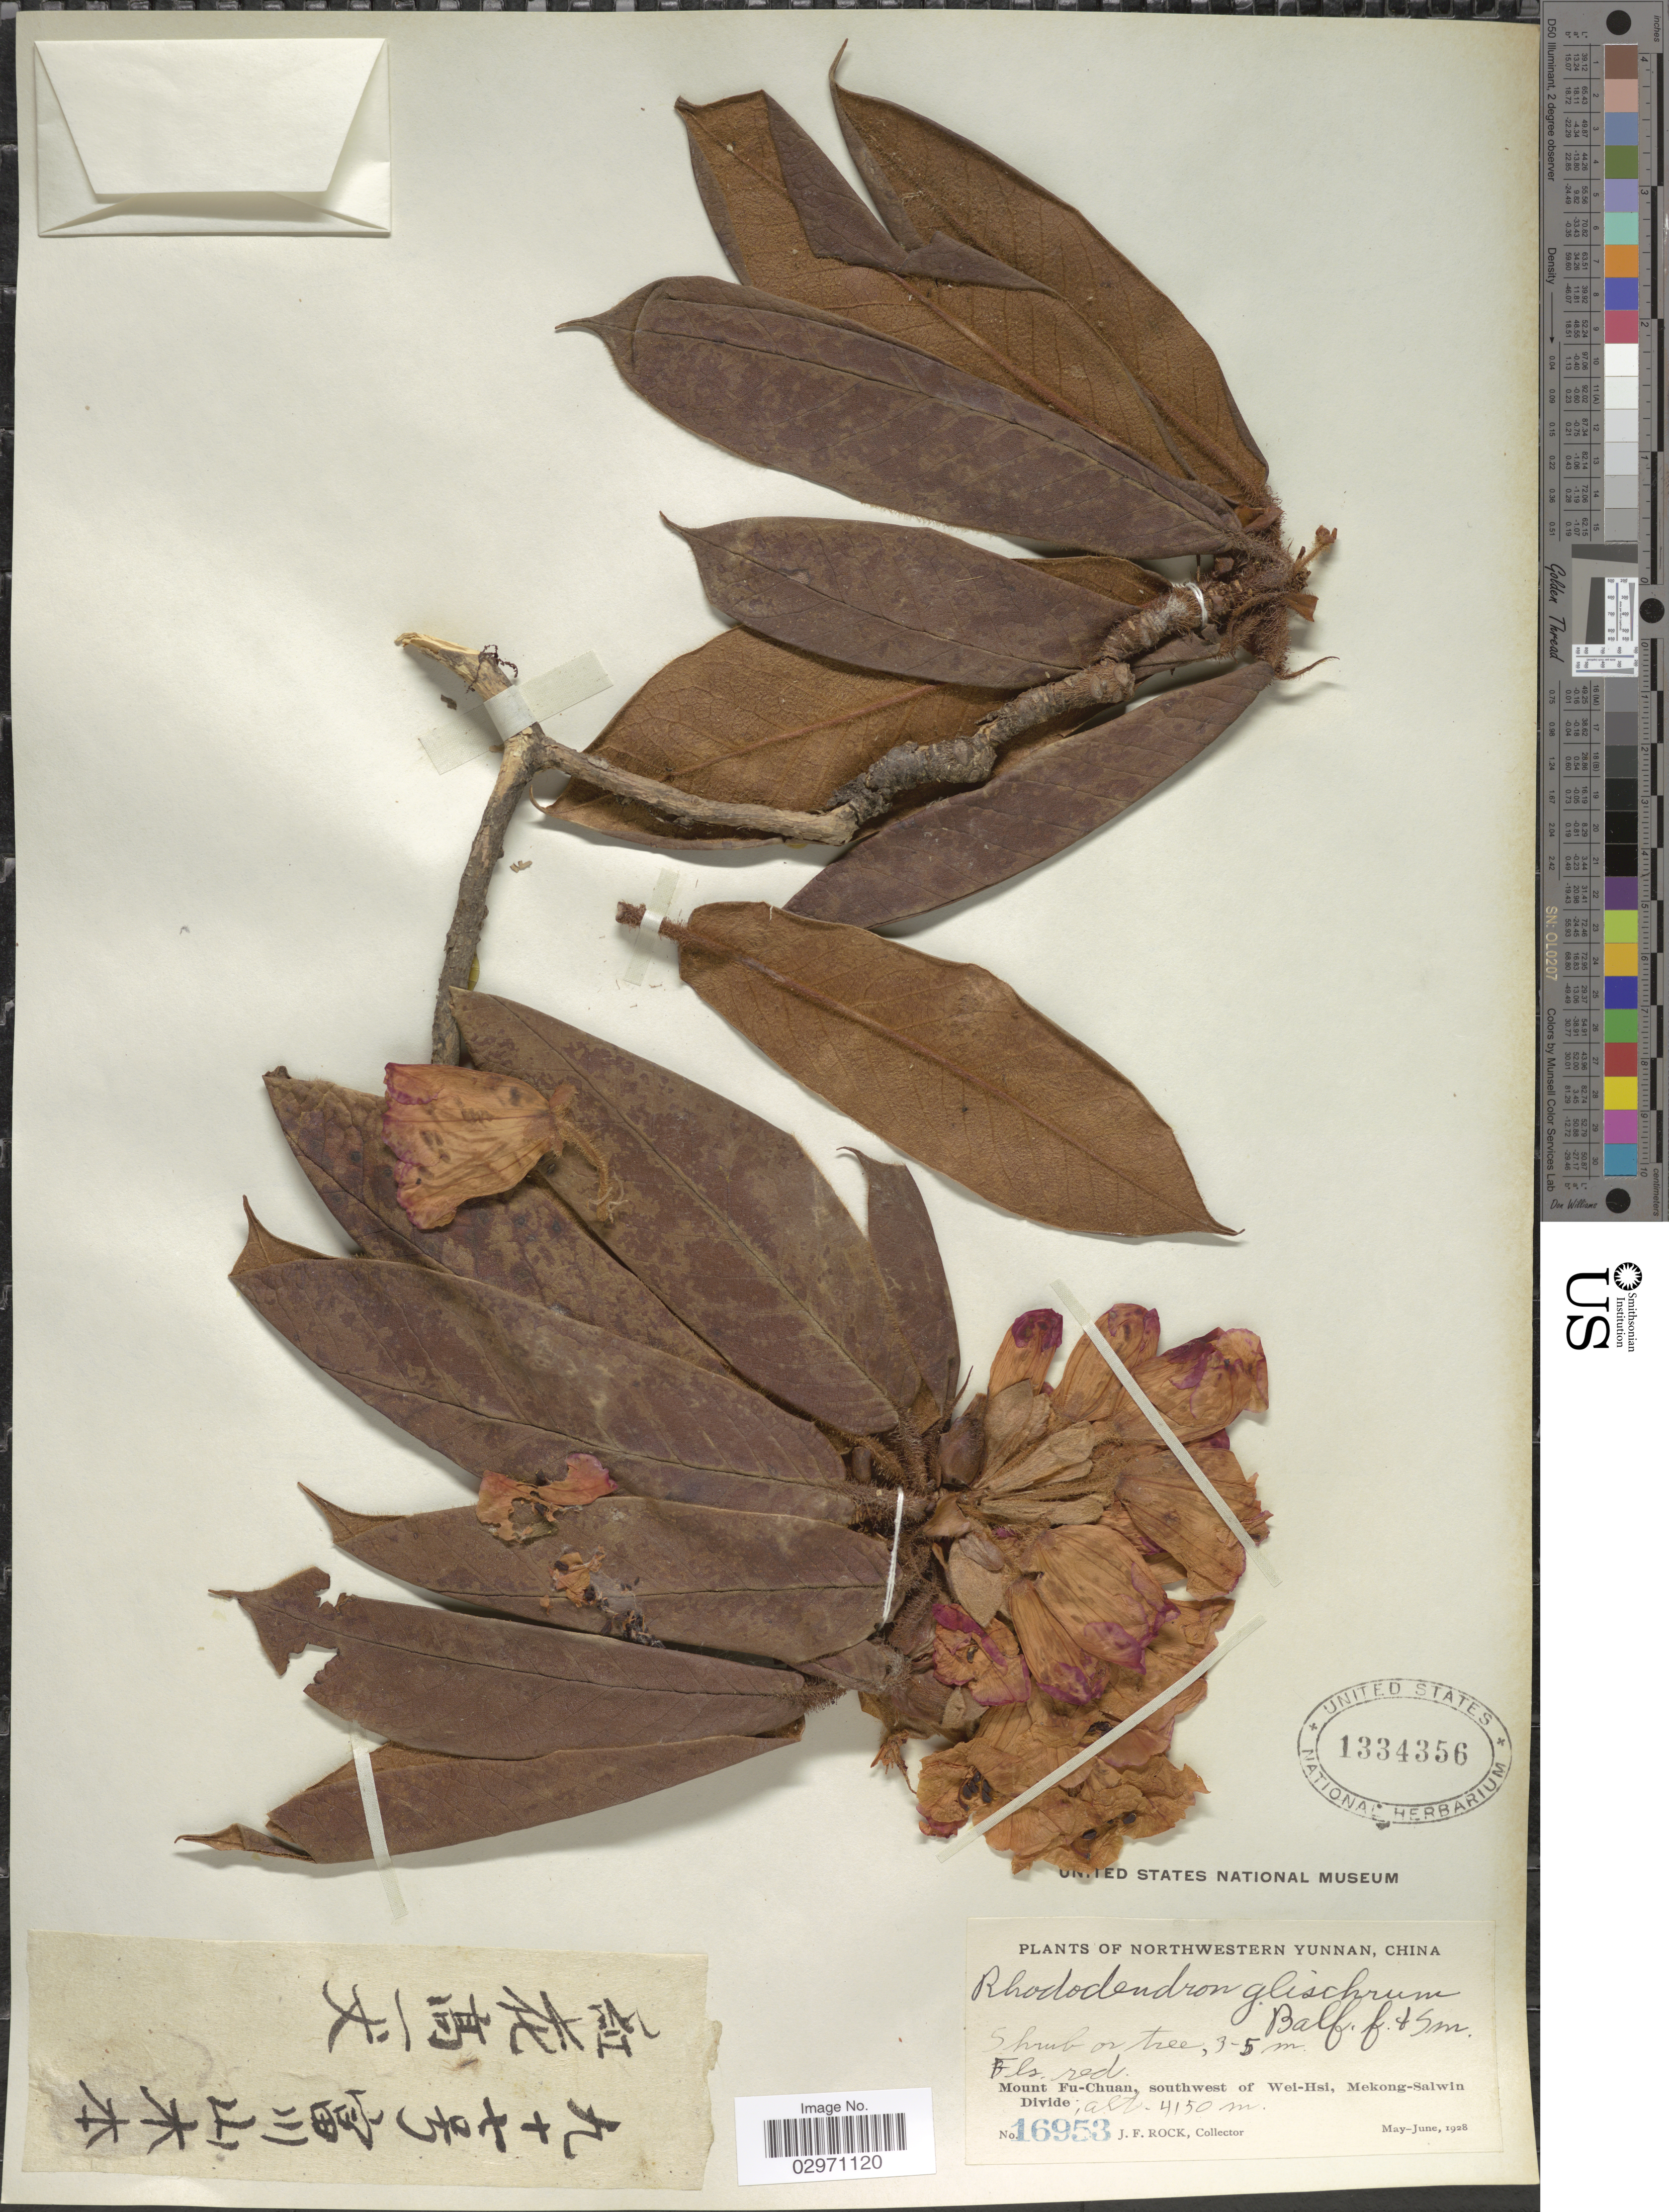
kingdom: Plantae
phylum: Tracheophyta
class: Magnoliopsida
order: Ericales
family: Ericaceae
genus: Rhododendron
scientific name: Rhododendron glischrum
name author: Balf. f. & W.W. Sm.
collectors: J. Rock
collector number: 16953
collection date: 1928-05/1928-06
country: China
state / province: Yunnan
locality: Northwestern Yunnan. Mount Fu-Chuan, southwest of Wei-Hsi, Mekong-Salwin Divide.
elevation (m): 4150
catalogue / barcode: US 1334356